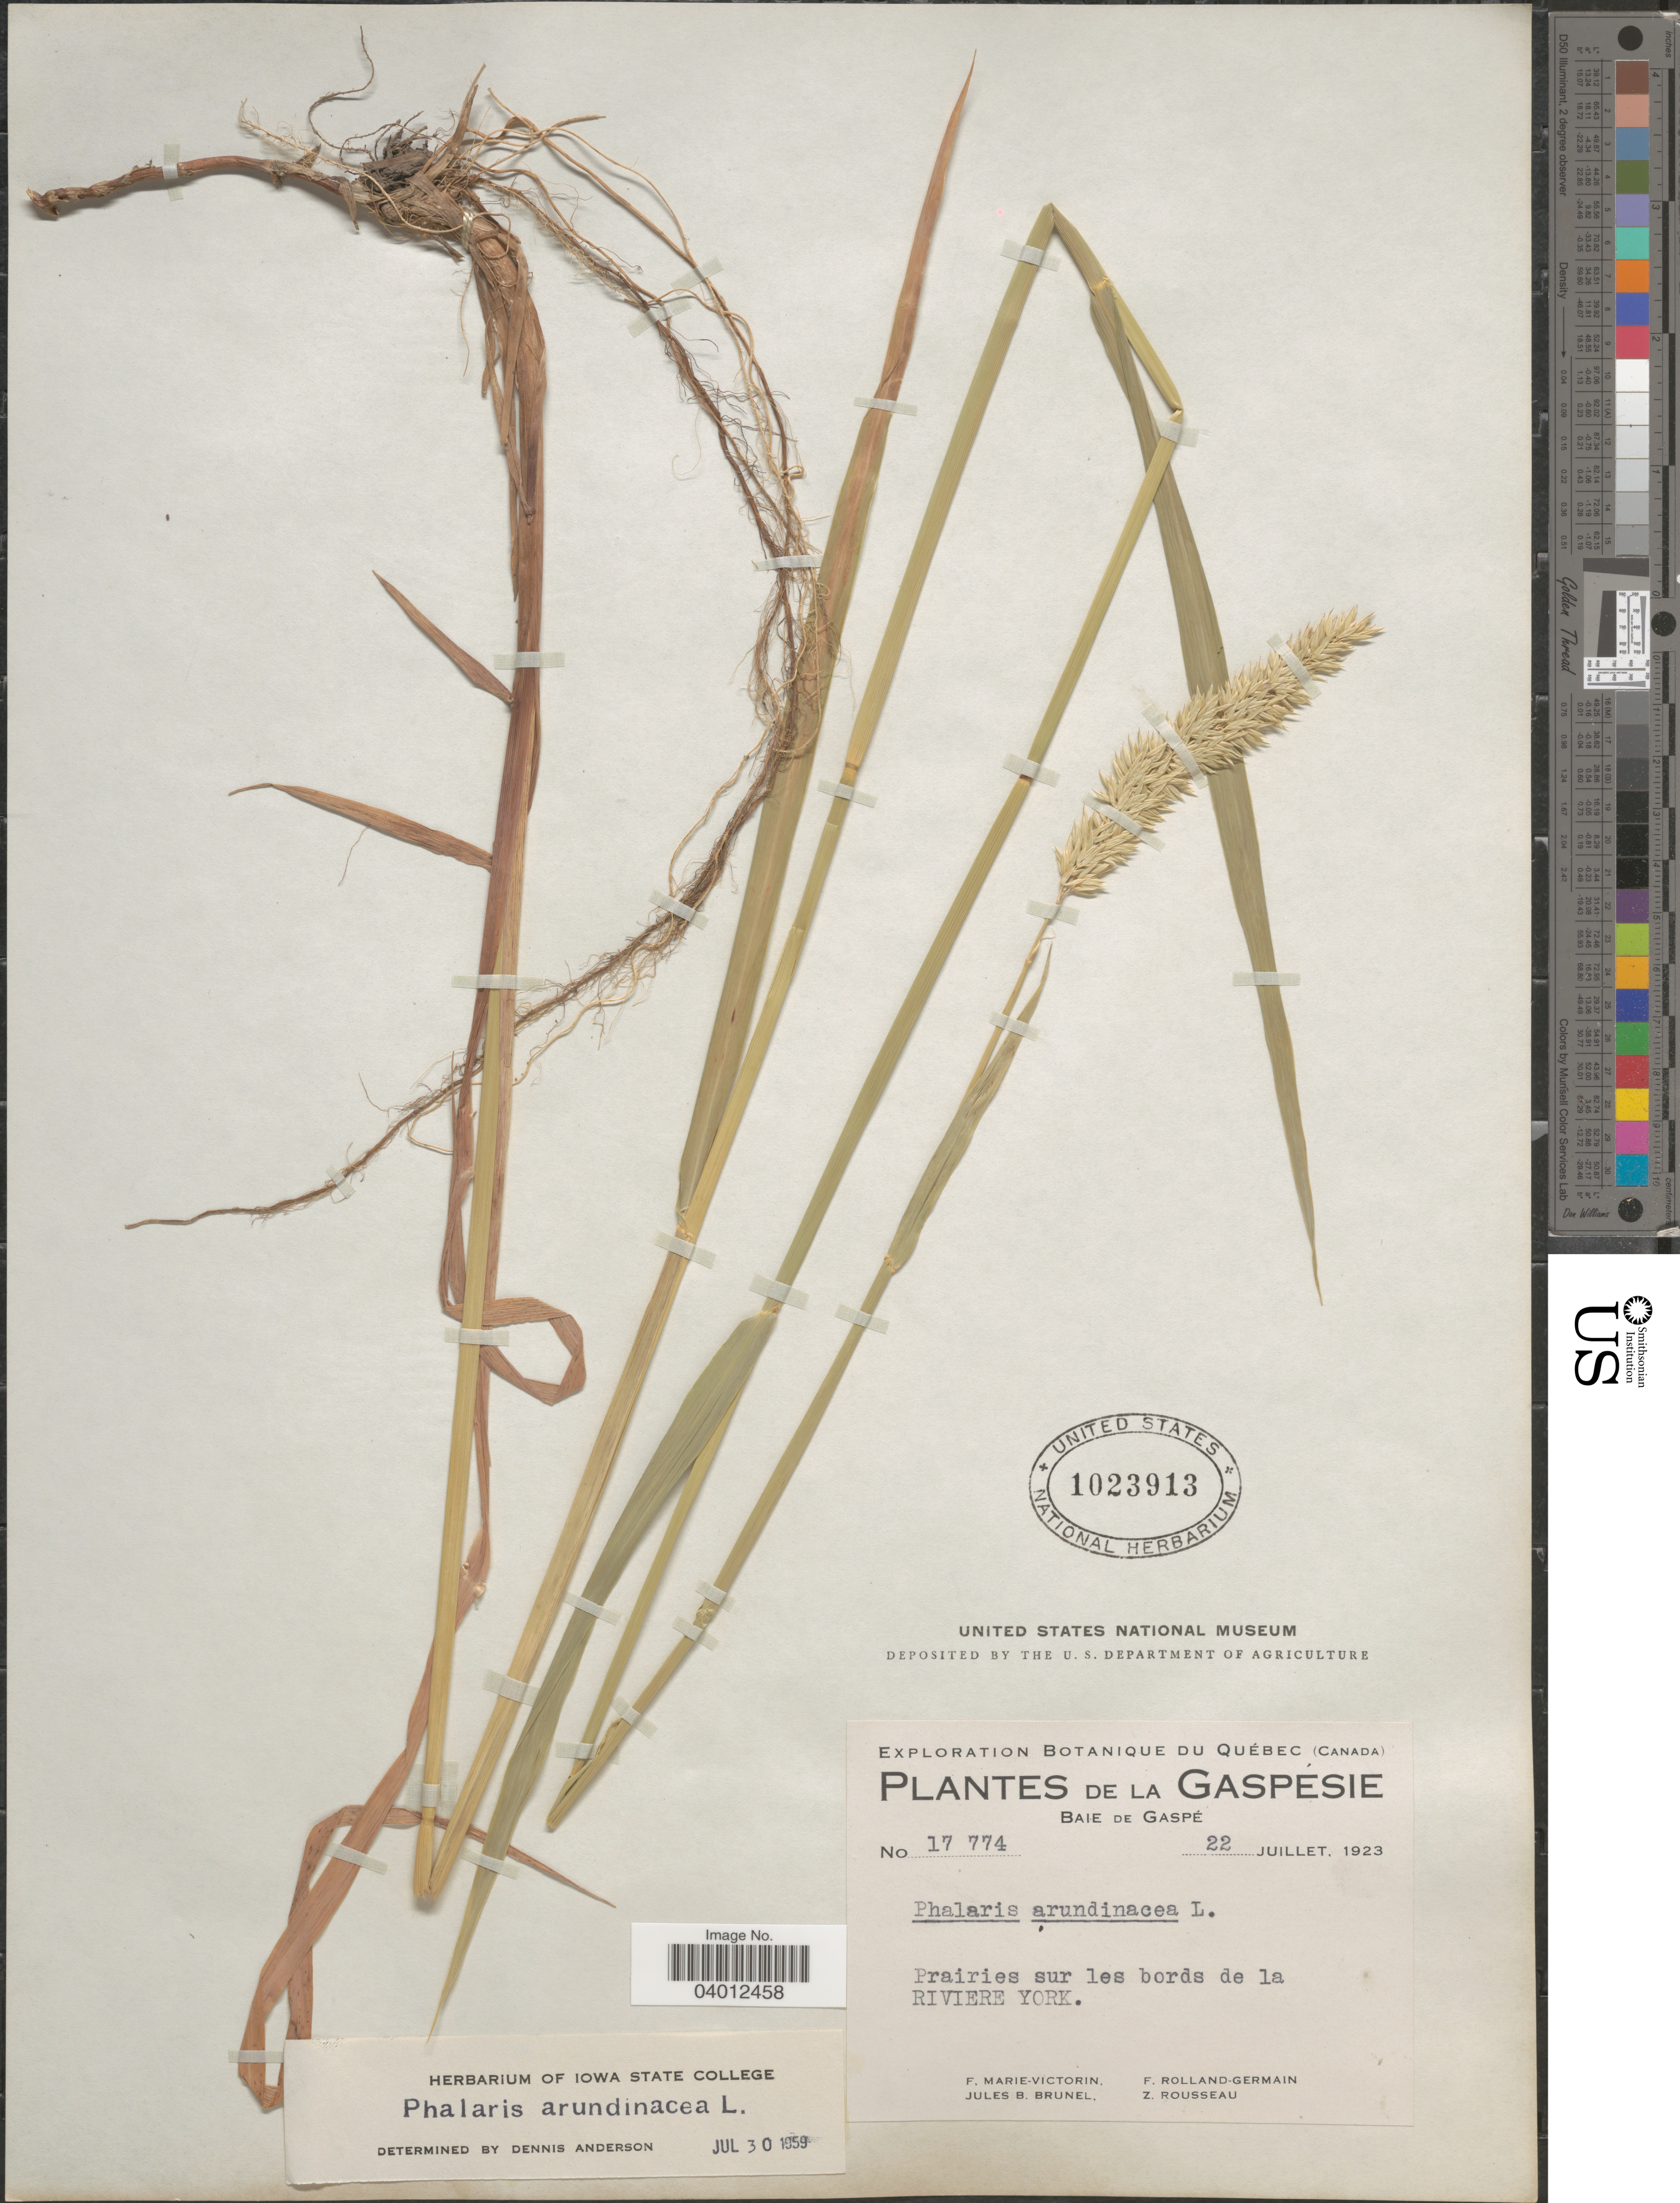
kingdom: Plantae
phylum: Tracheophyta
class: Liliopsida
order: Poales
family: Poaceae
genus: Phalaris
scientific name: Phalaris arundinacea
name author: L.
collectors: F. Marie-Victorin, J. Brunel, Rolland-Germain & Z. Rousseau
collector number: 17774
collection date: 1923-07-22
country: Canada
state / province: Quebec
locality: La Gaspesie. Baie de Gaspé. Prairies sur les bords de la Riviere York.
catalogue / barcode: US 1023913